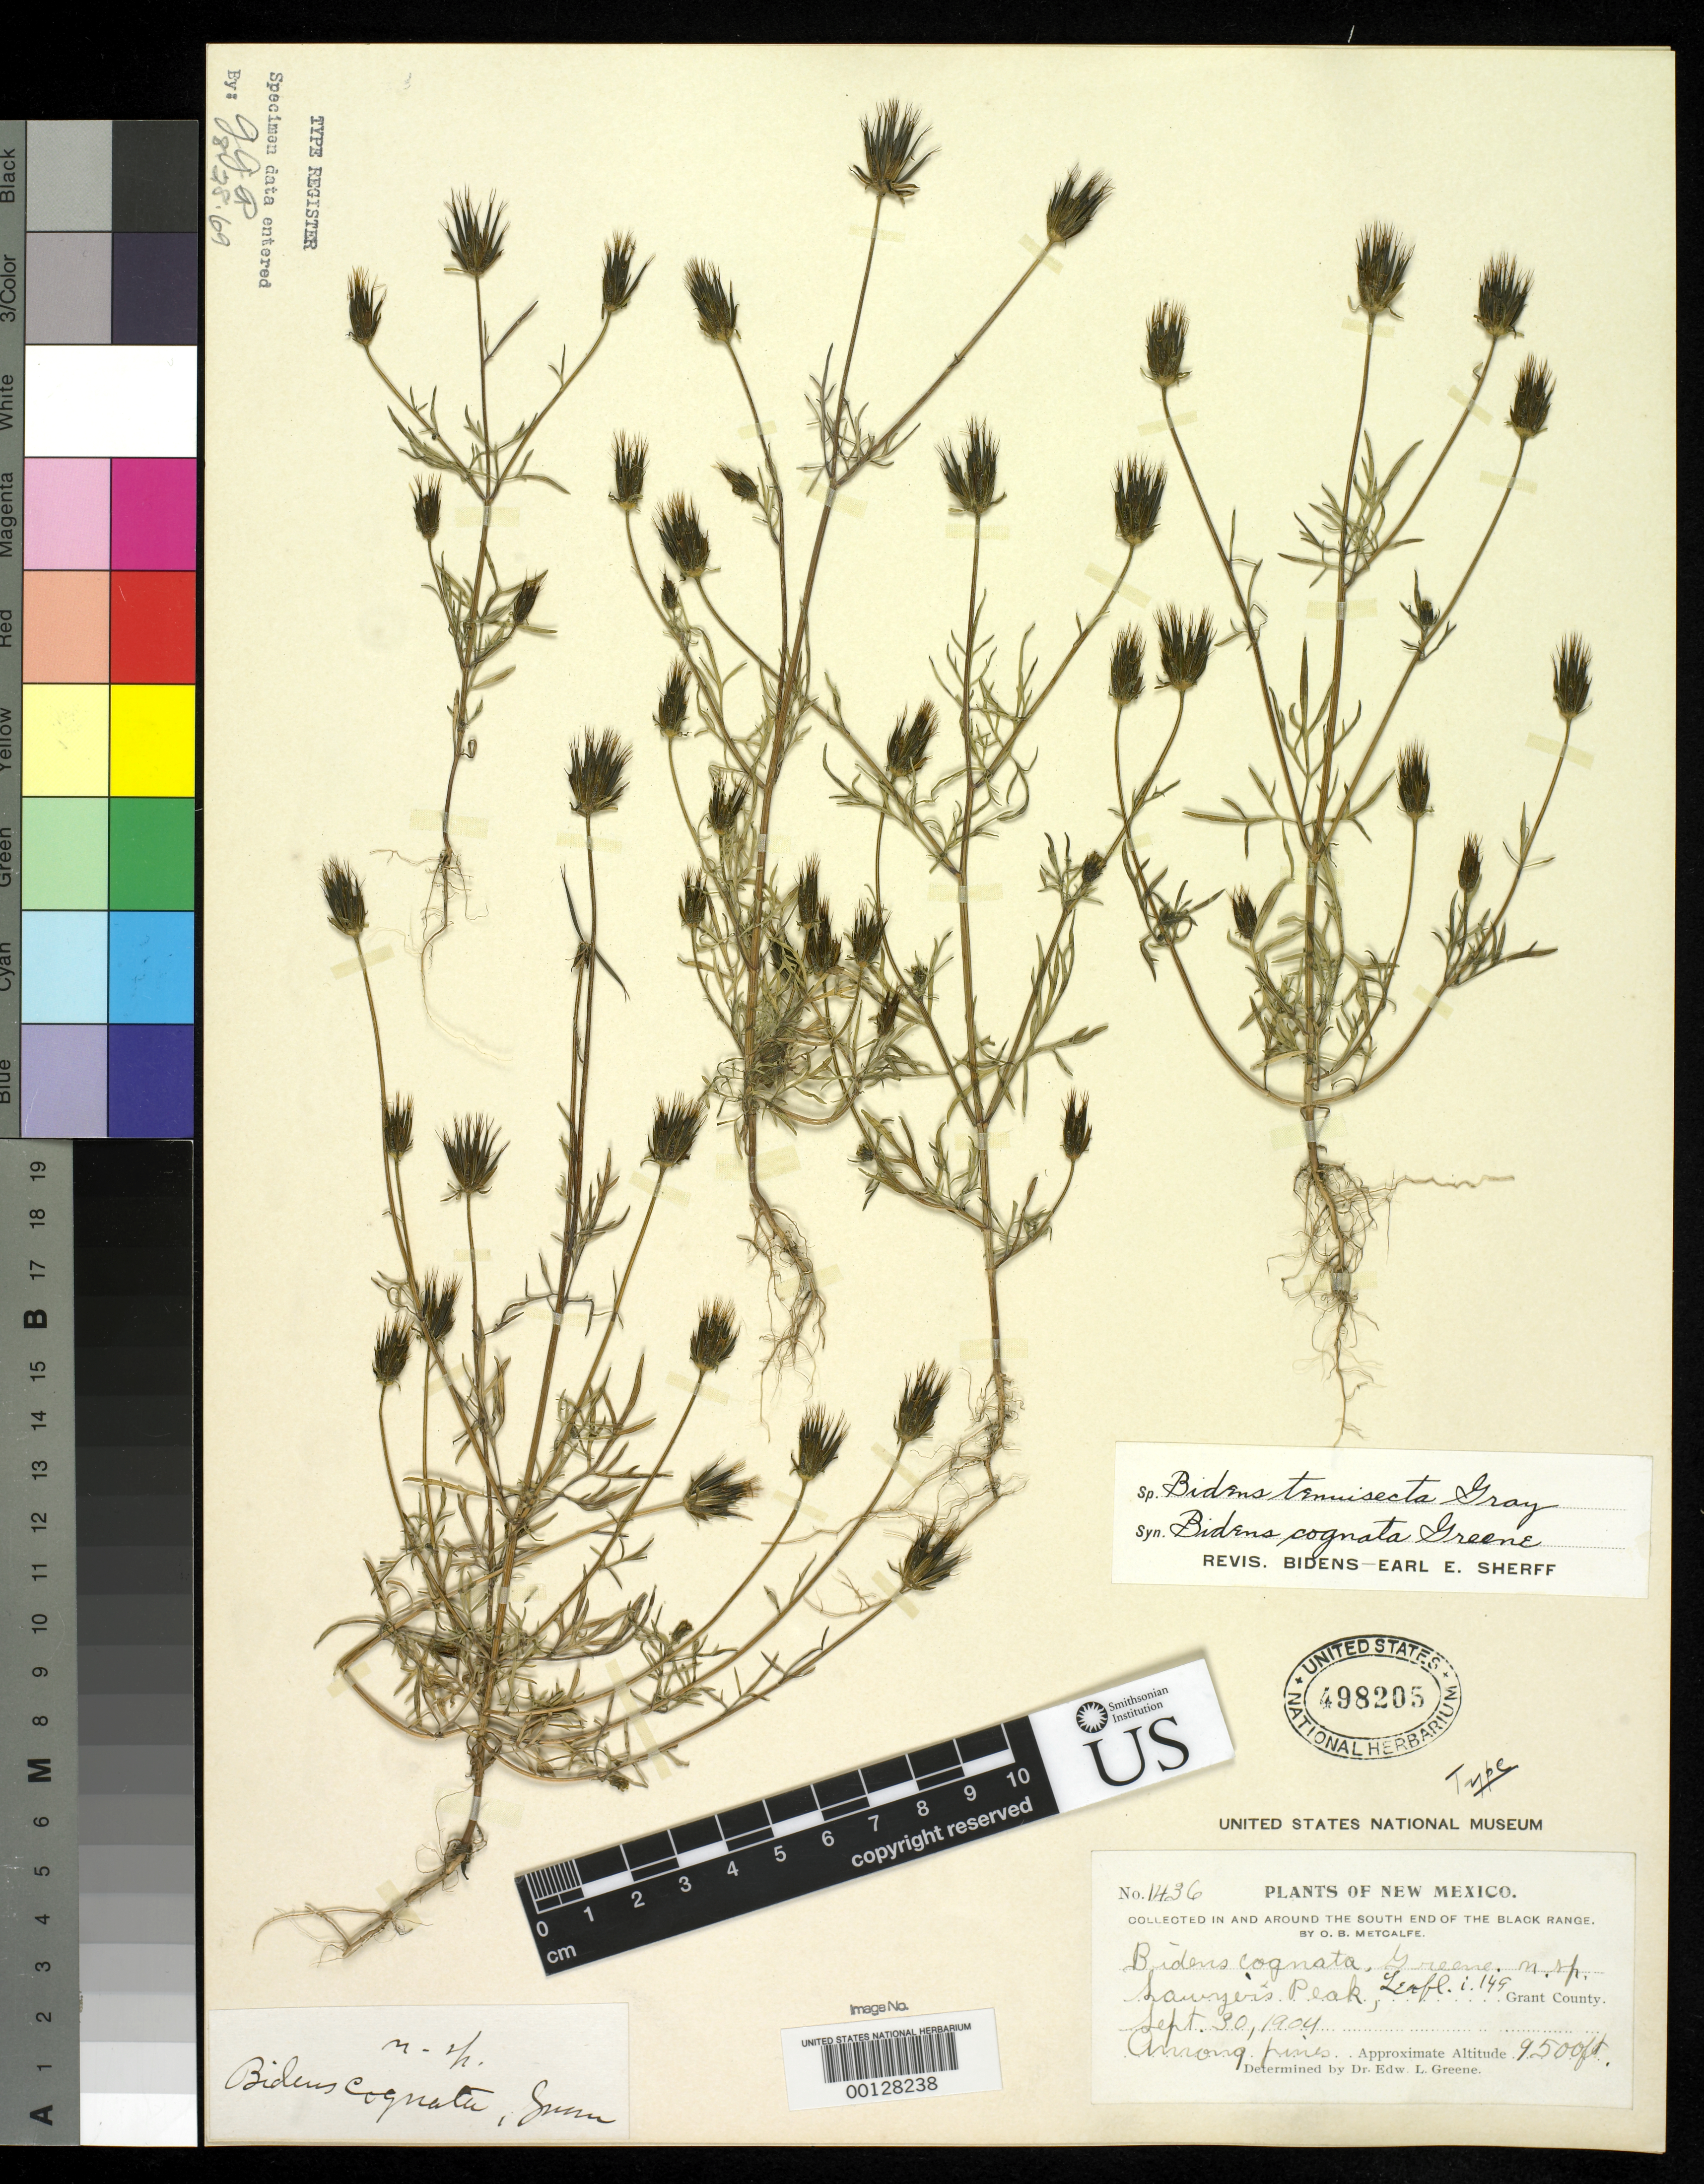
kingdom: Plantae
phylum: Tracheophyta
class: Magnoliopsida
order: Asterales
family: Asteraceae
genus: Bidens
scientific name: Bidens cognata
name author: Greene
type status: Isotype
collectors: O. B. Metcalfe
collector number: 1436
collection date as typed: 30 Sep 1904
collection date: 1904-09-30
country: United States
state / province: New Mexico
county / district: Grant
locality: Black Range; Sawyers Peak.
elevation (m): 2896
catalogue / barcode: US 498205